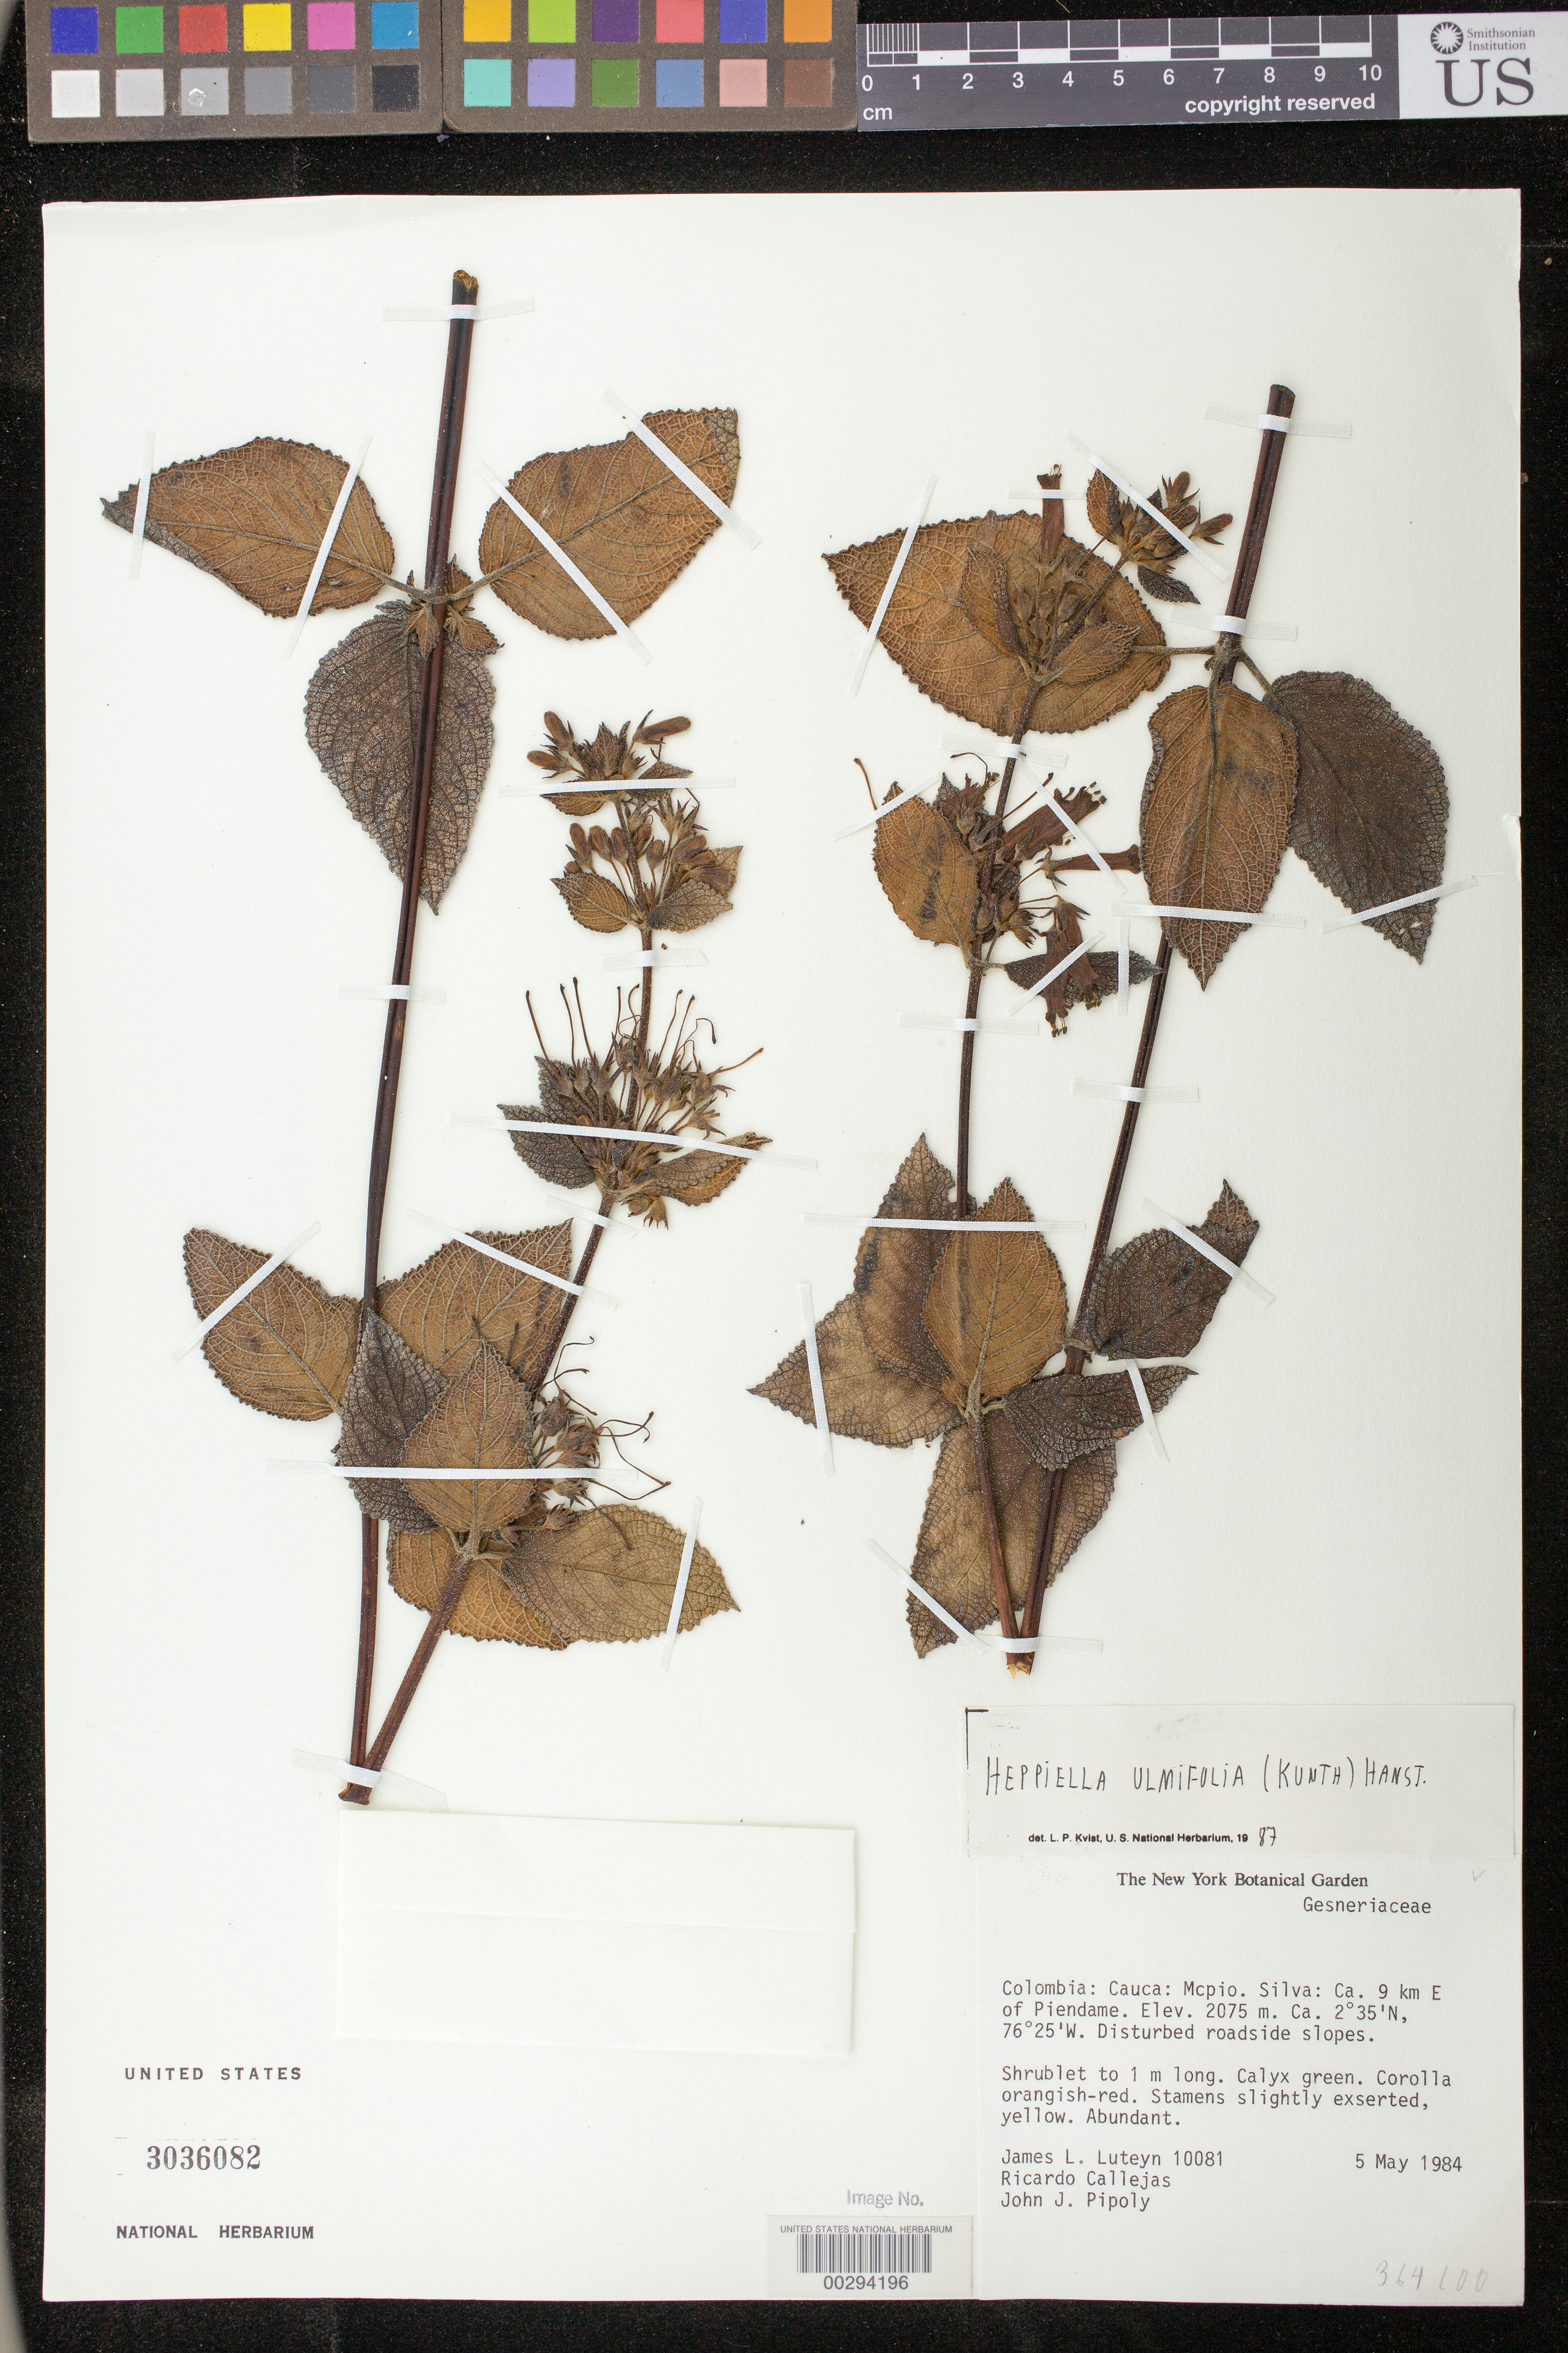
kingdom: Plantae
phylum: Tracheophyta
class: Magnoliopsida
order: Lamiales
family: Gesneriaceae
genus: Heppiella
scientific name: Heppiella ulmifolia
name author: (Kunth) Hanst.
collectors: J. L. Luteyn, R. Callejas & J. J. Pipoly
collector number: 10081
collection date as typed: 05 May 1984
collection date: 1984-05-05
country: Colombia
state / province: Cauca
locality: Mun. of Silva, ca 9 km E of Piendame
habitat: Disturbed roadside slopes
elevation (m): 2075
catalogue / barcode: US 3036082